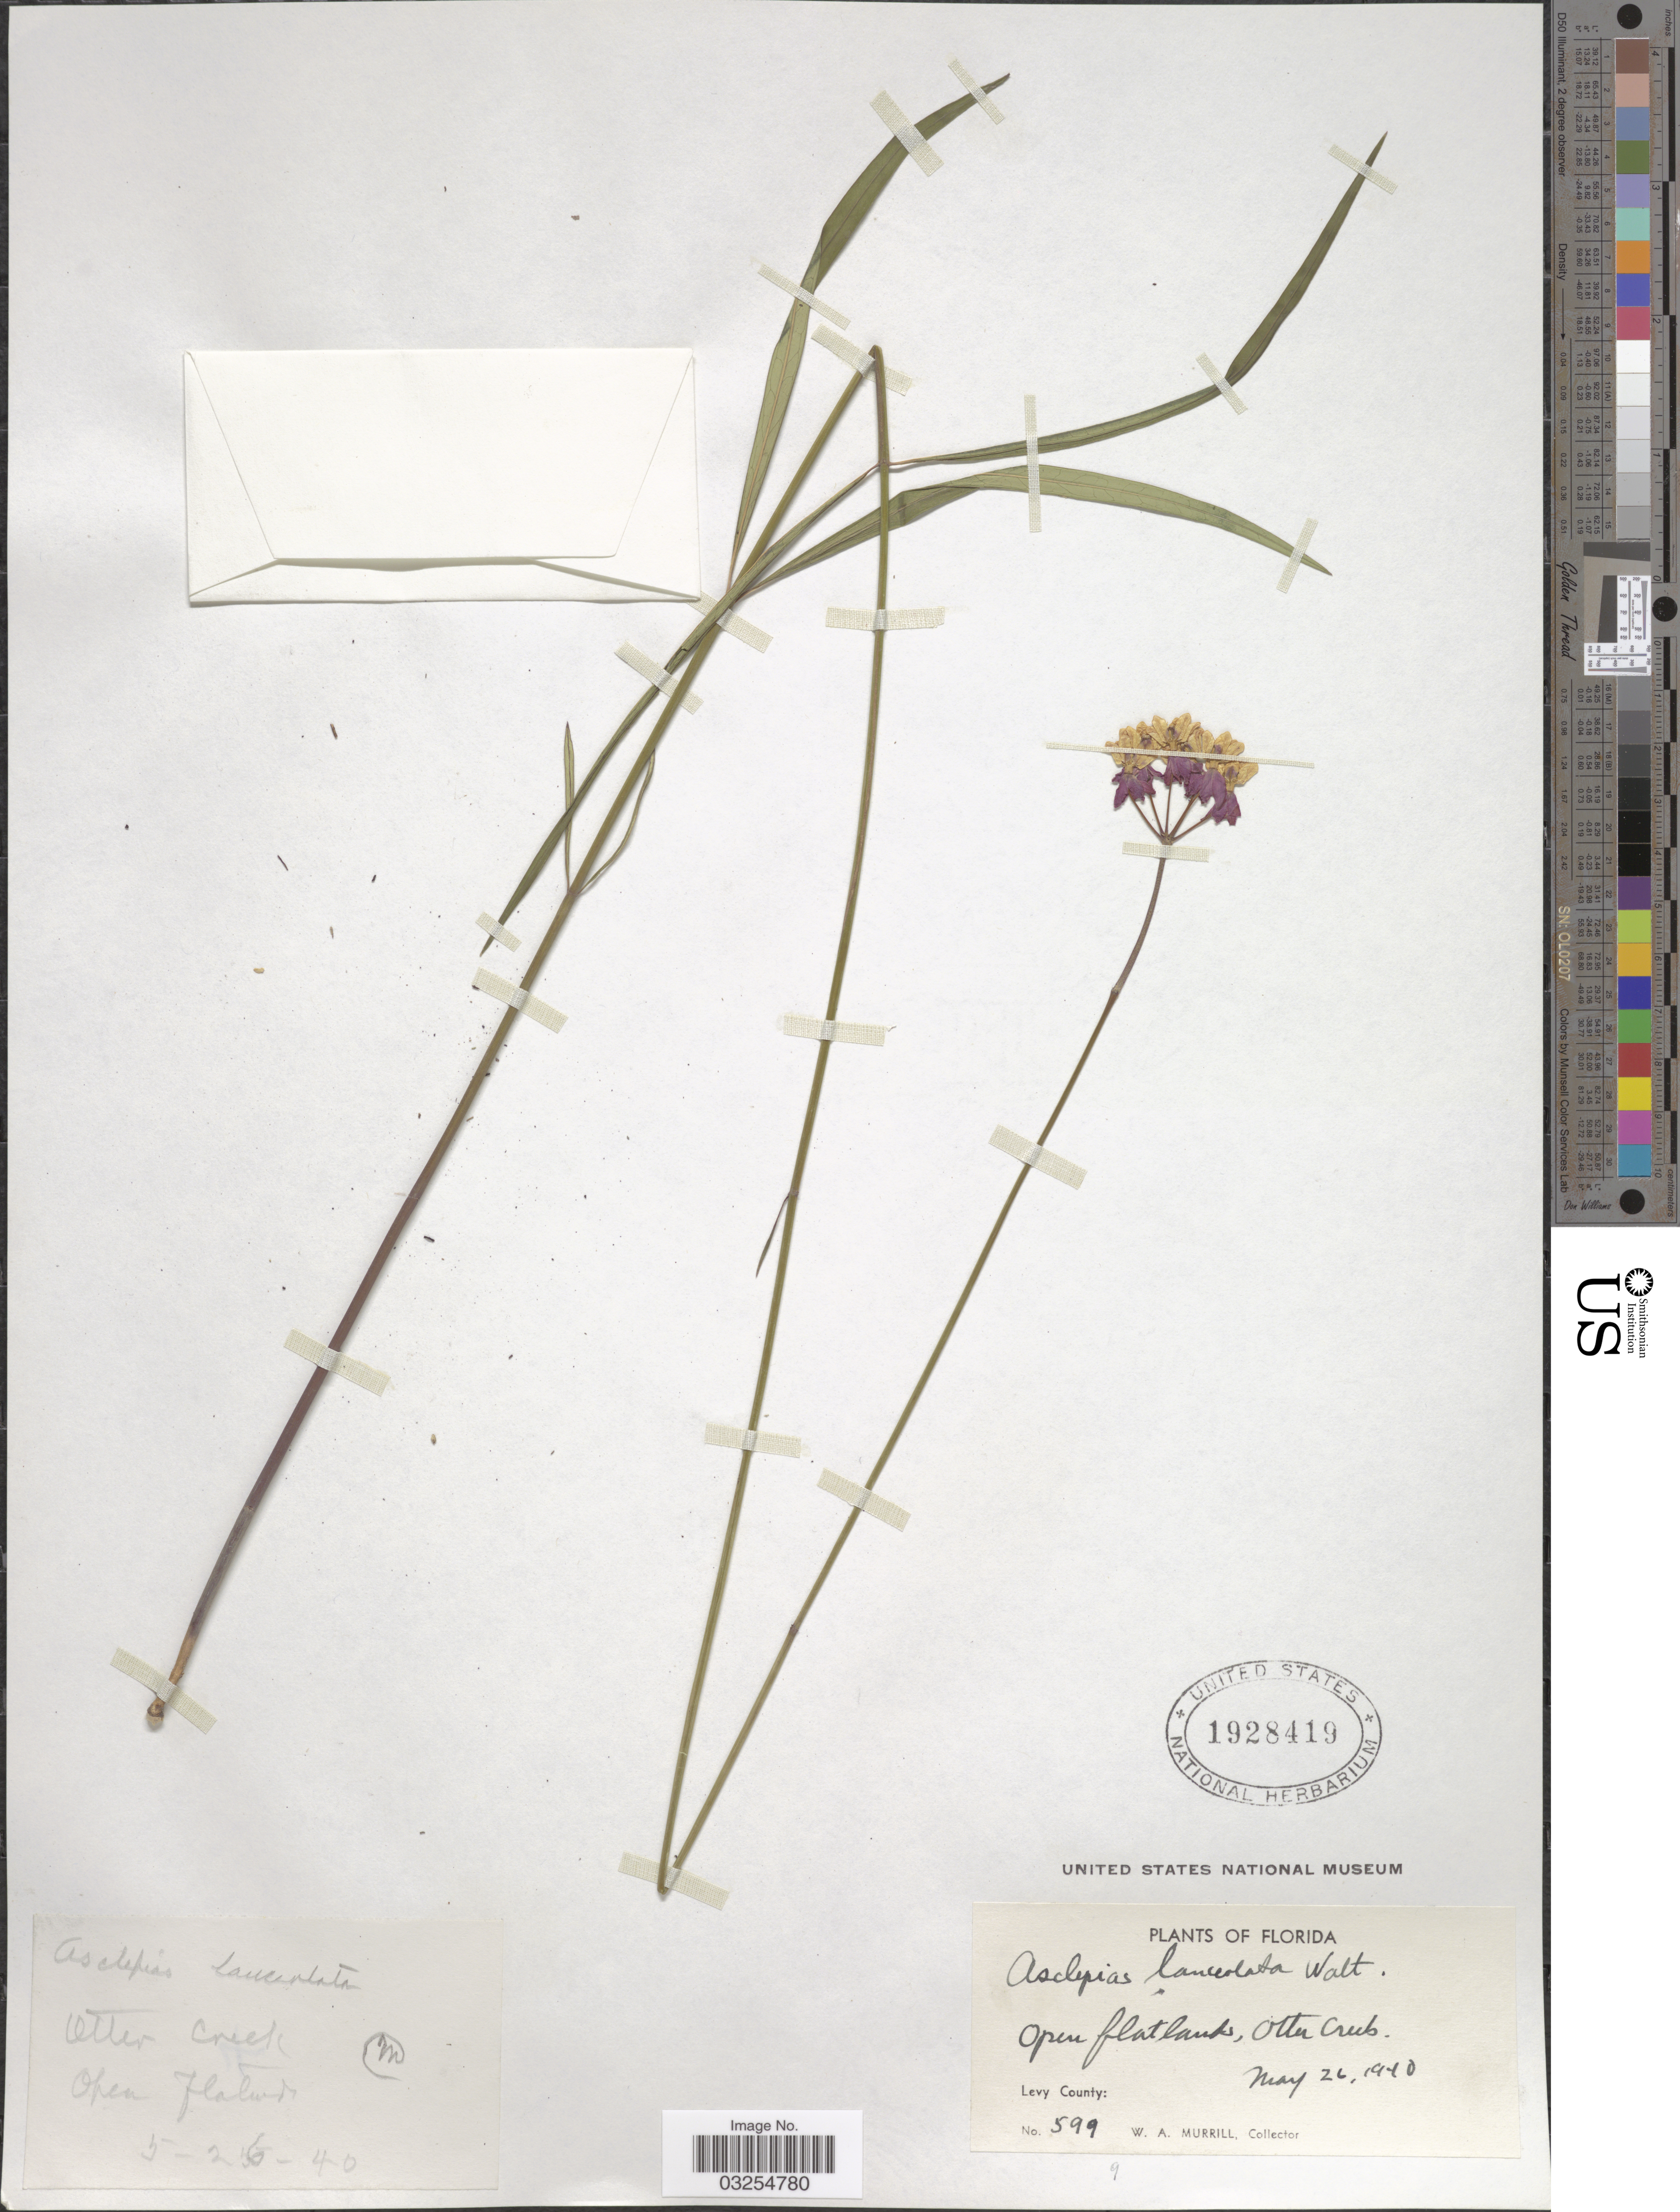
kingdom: Plantae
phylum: Tracheophyta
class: Magnoliopsida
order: Gentianales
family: Apocynaceae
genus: Asclepias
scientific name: Asclepias lanceolata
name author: Walter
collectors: W. A. Murrill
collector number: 599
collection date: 1940-05-26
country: United States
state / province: Florida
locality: Open flatlands, Otter Creek. Levy County.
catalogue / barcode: US 1928419